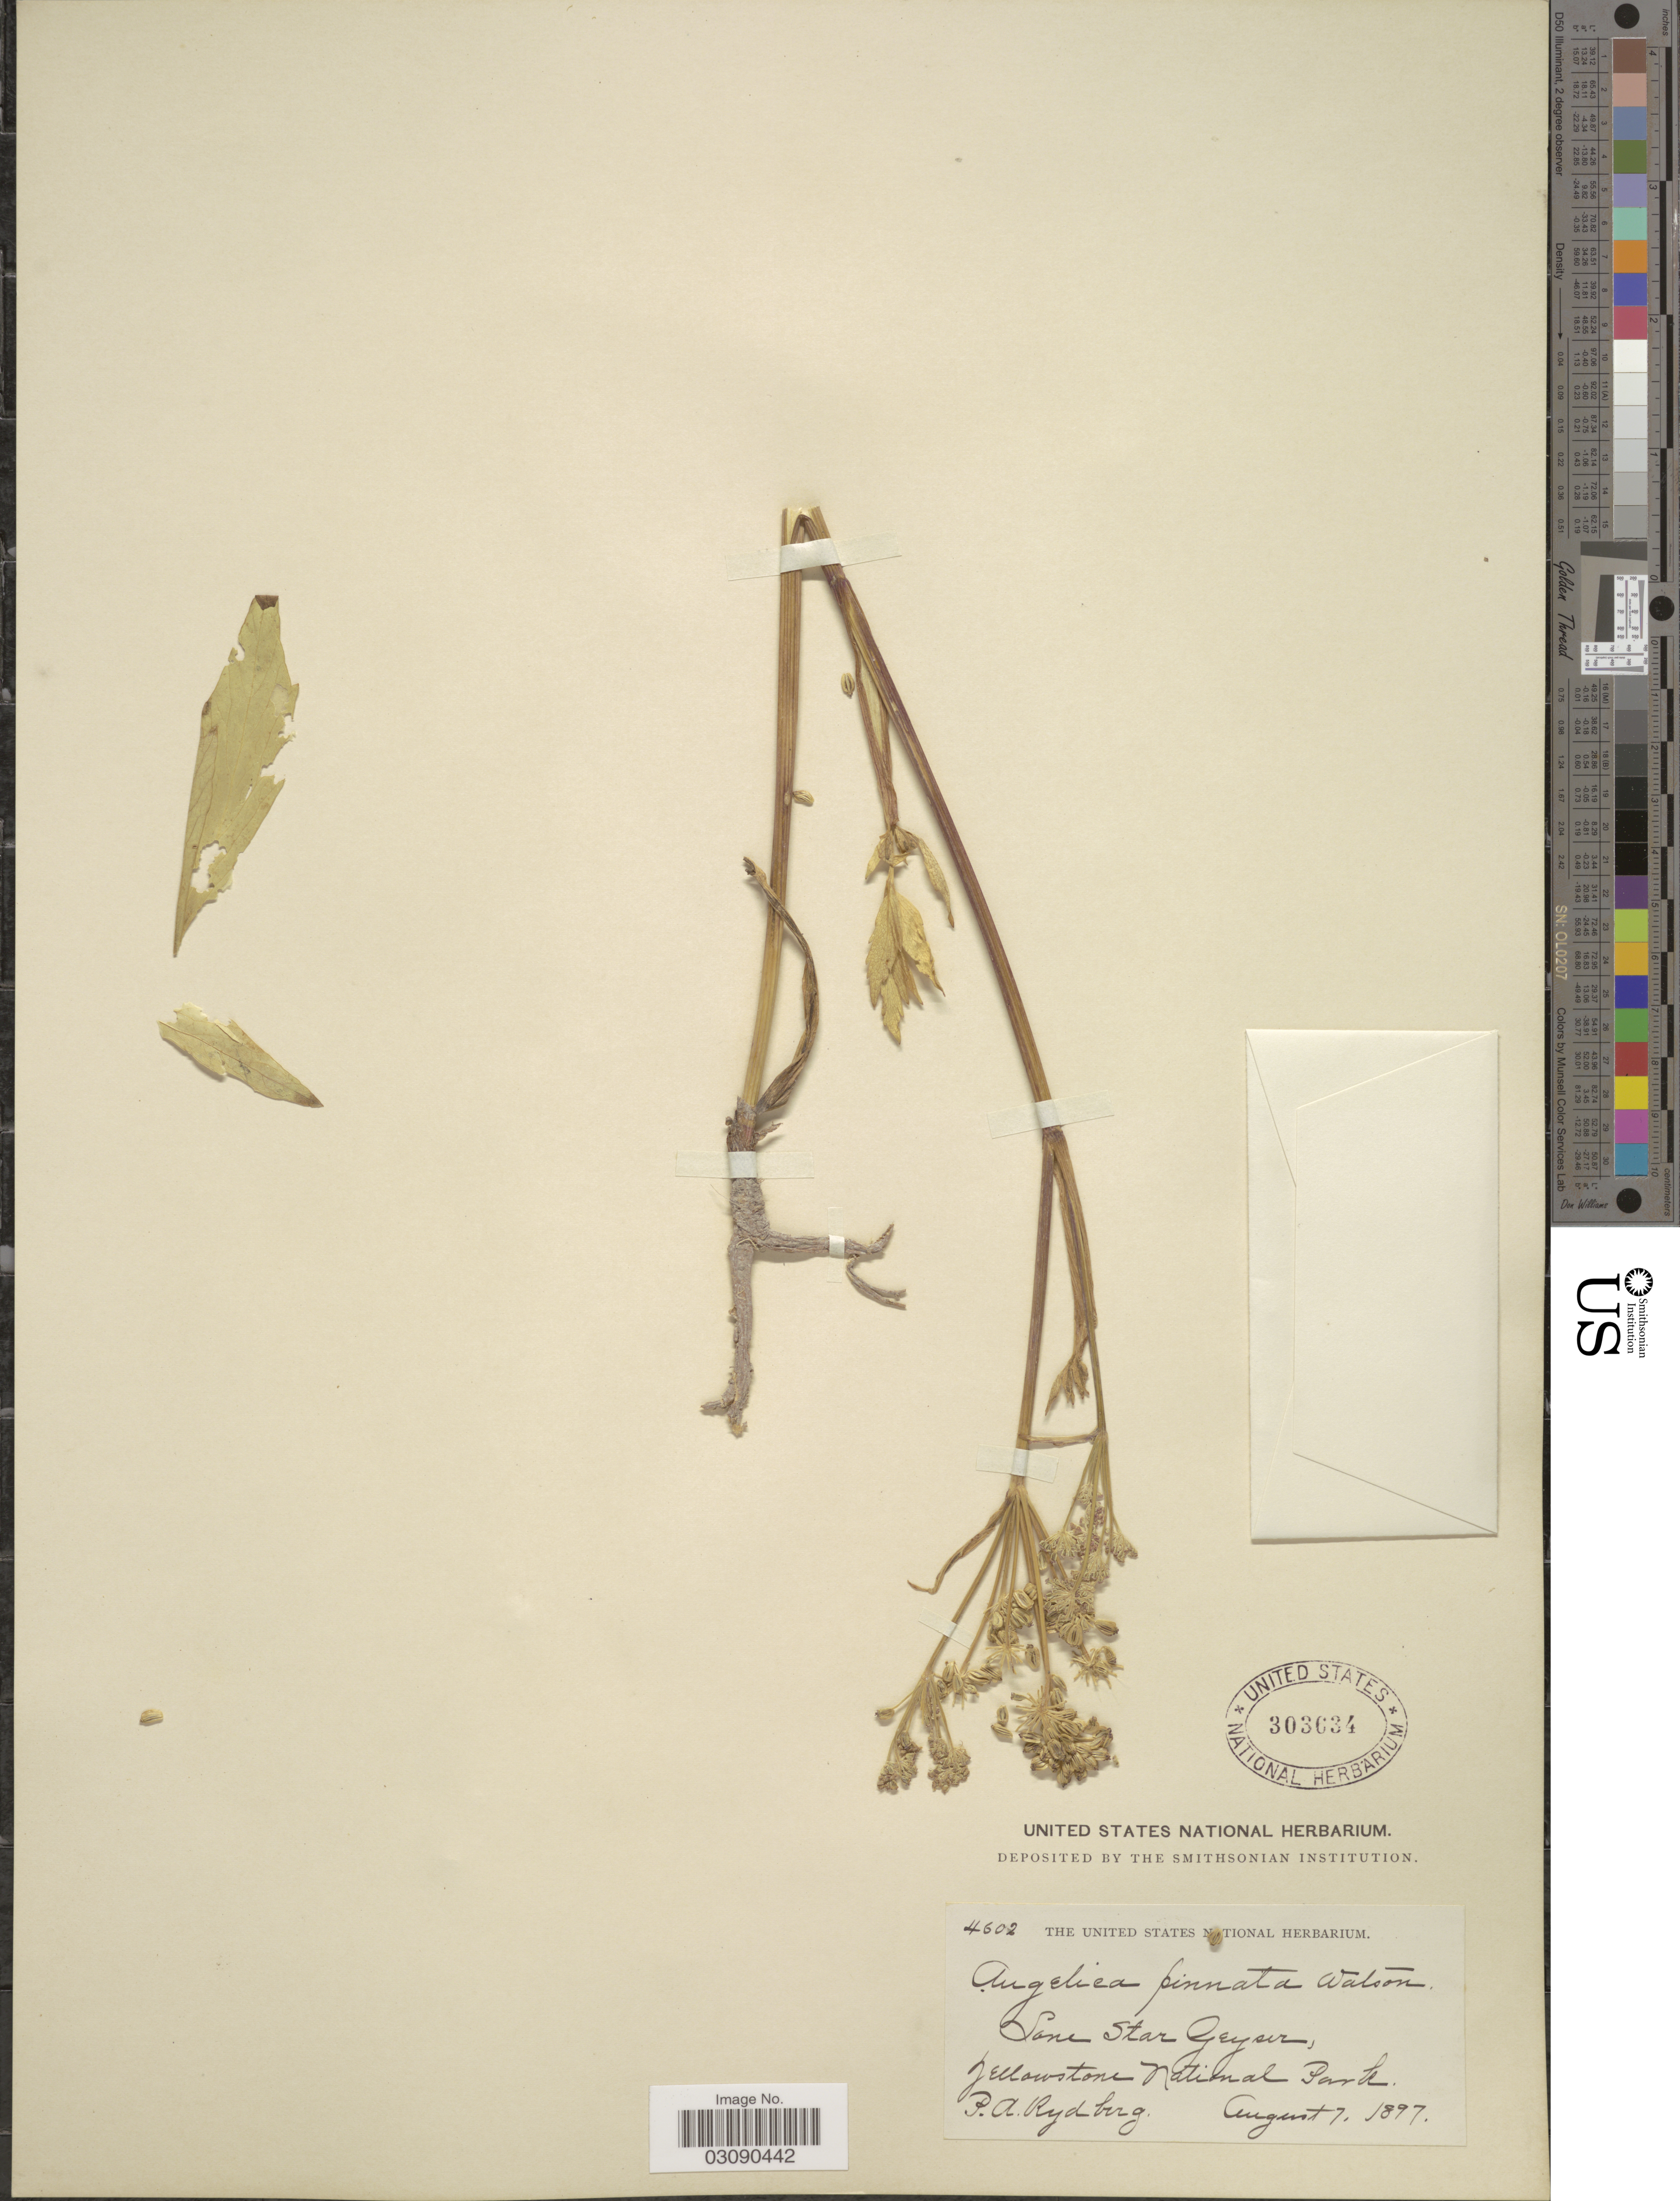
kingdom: Plantae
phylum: Tracheophyta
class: Magnoliopsida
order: Apiales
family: Apiaceae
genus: Angelica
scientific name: Angelica pinnata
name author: S. Watson in C. King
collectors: P. A. Rydberg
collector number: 4602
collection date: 1897-08-07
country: United States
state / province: Wyoming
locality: Lone Star Geyser, Yellowstone National Park.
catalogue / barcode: US 303634